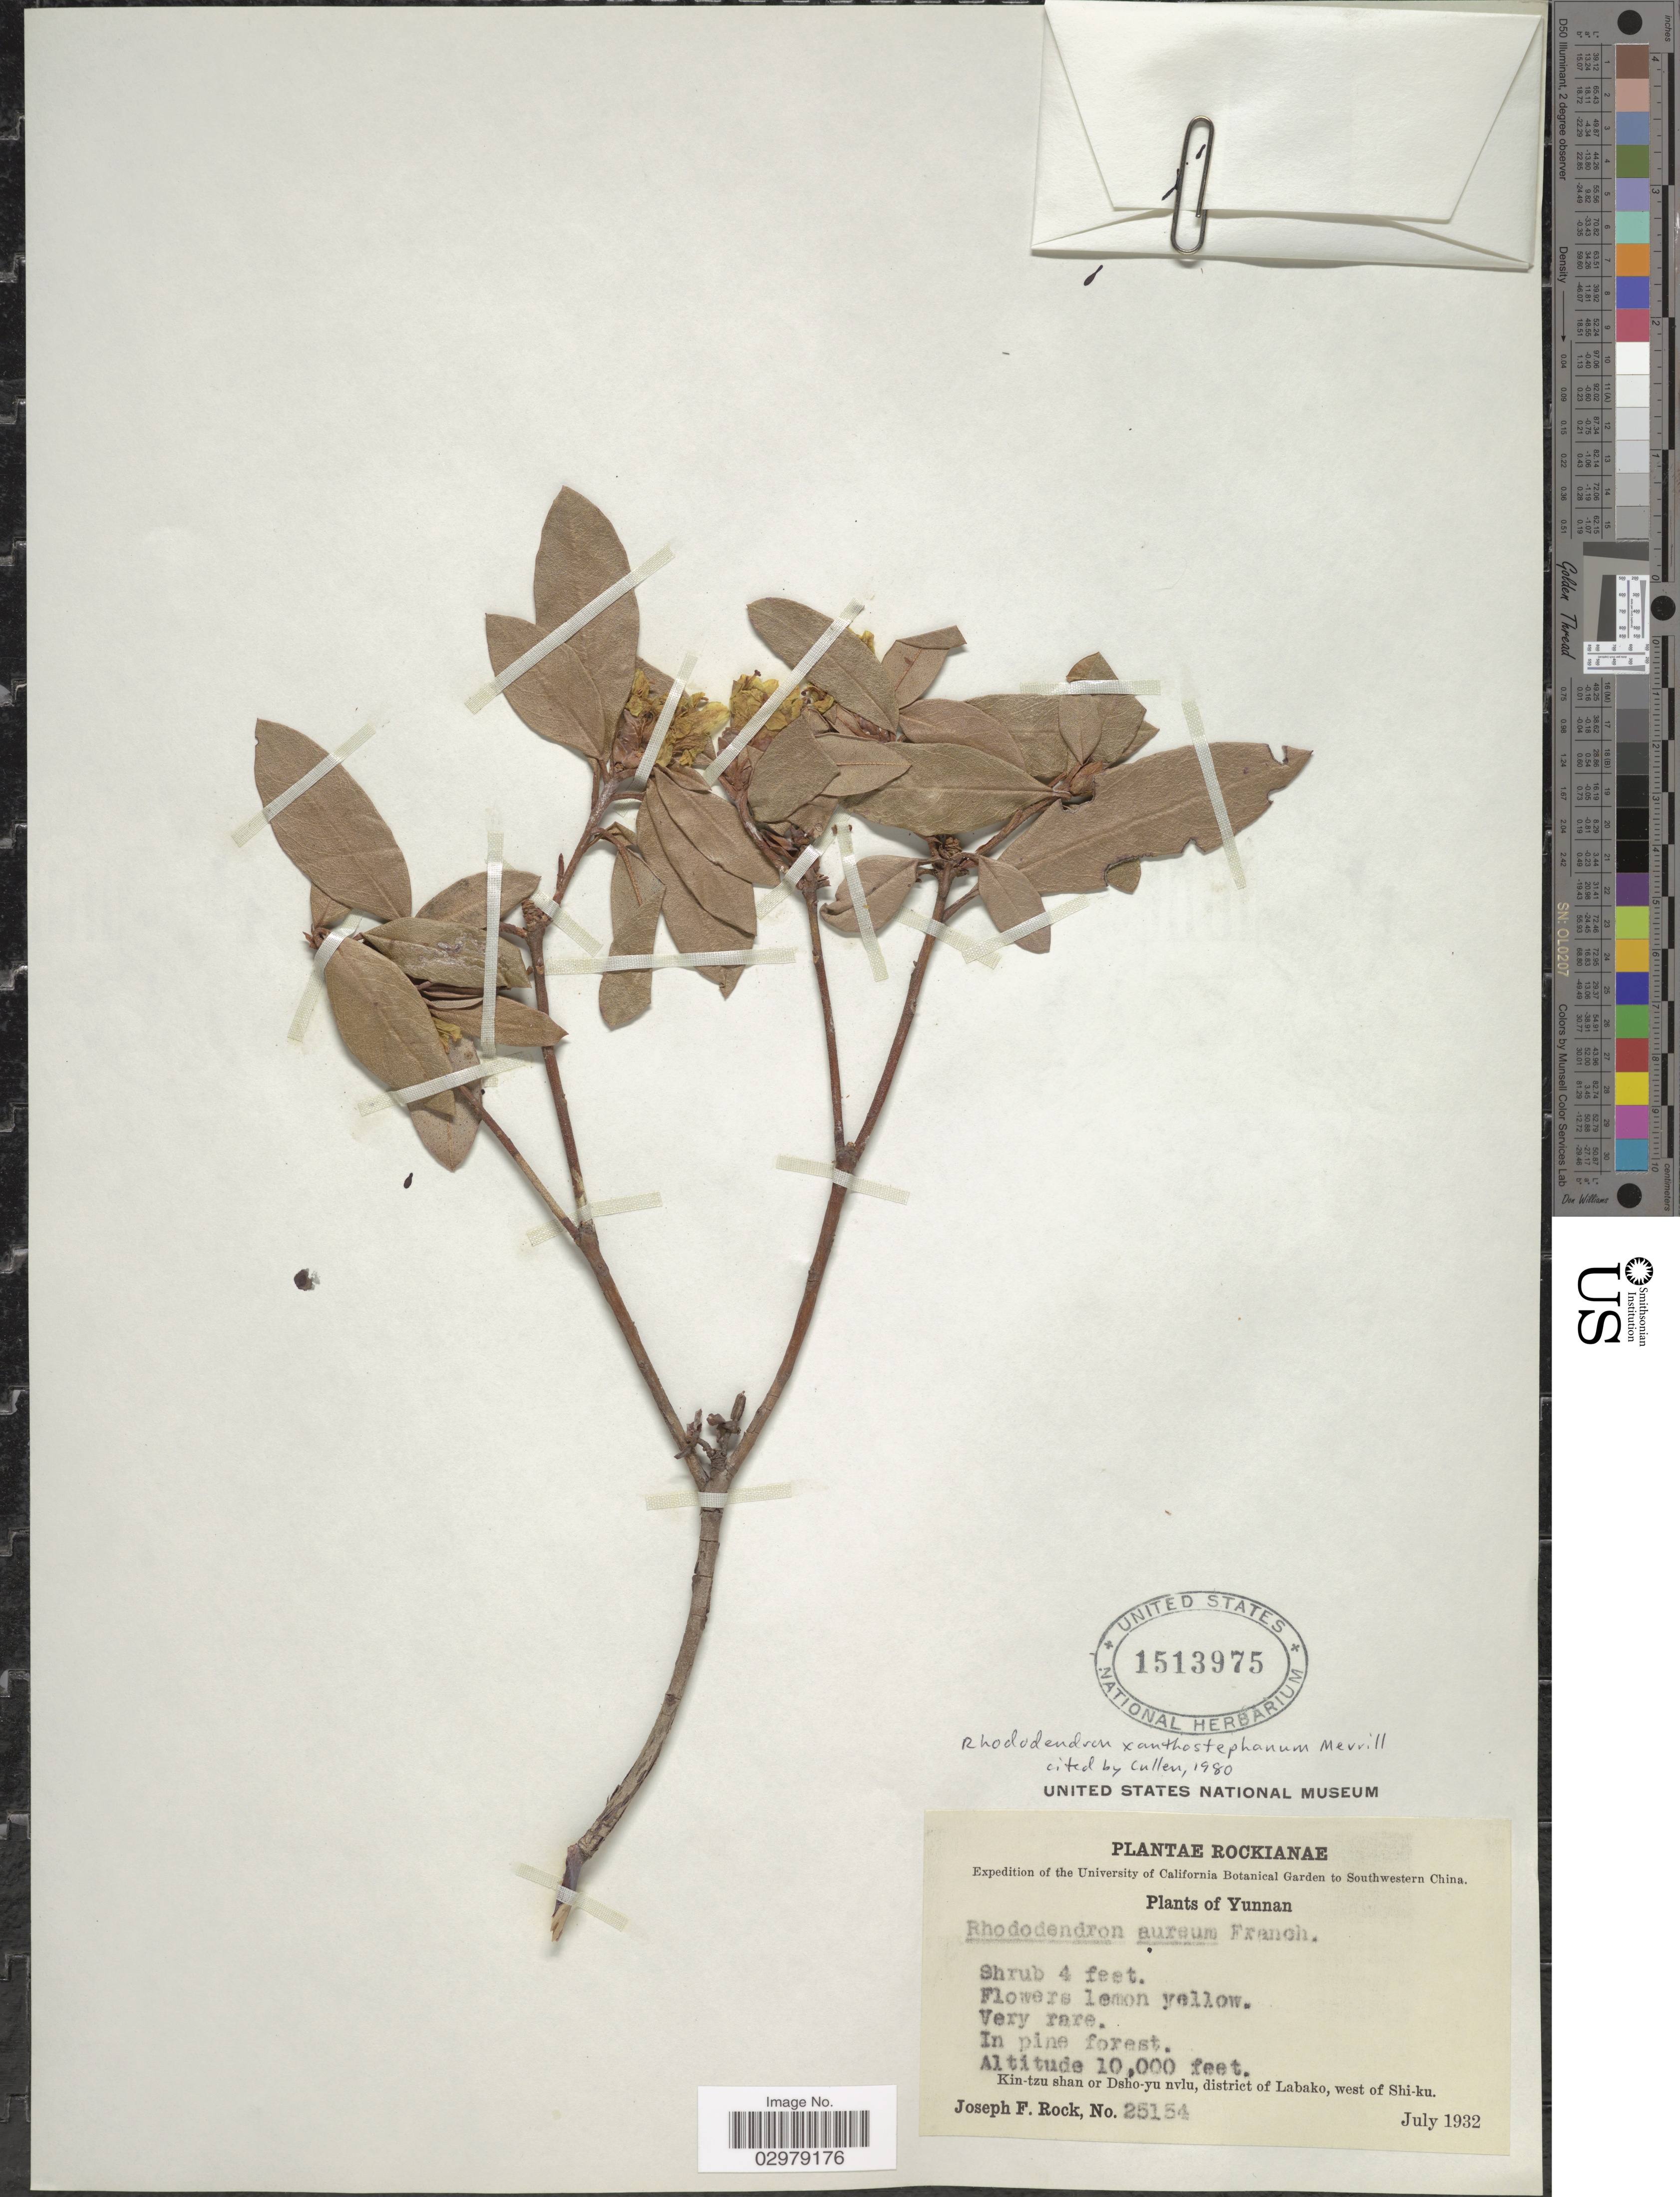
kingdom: Plantae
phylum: Tracheophyta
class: Magnoliopsida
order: Ericales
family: Ericaceae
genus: Rhododendron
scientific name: Rhododendron xanthostephanum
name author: Merr.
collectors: J. F. Rock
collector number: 25154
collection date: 1932-07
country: China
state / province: Yunnan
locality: Southwestern China. In pine forest. Kin-tzu shan or Dsho-yu nvlu, district of Labako, west of Shi-ku.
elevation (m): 3048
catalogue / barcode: US 1513975